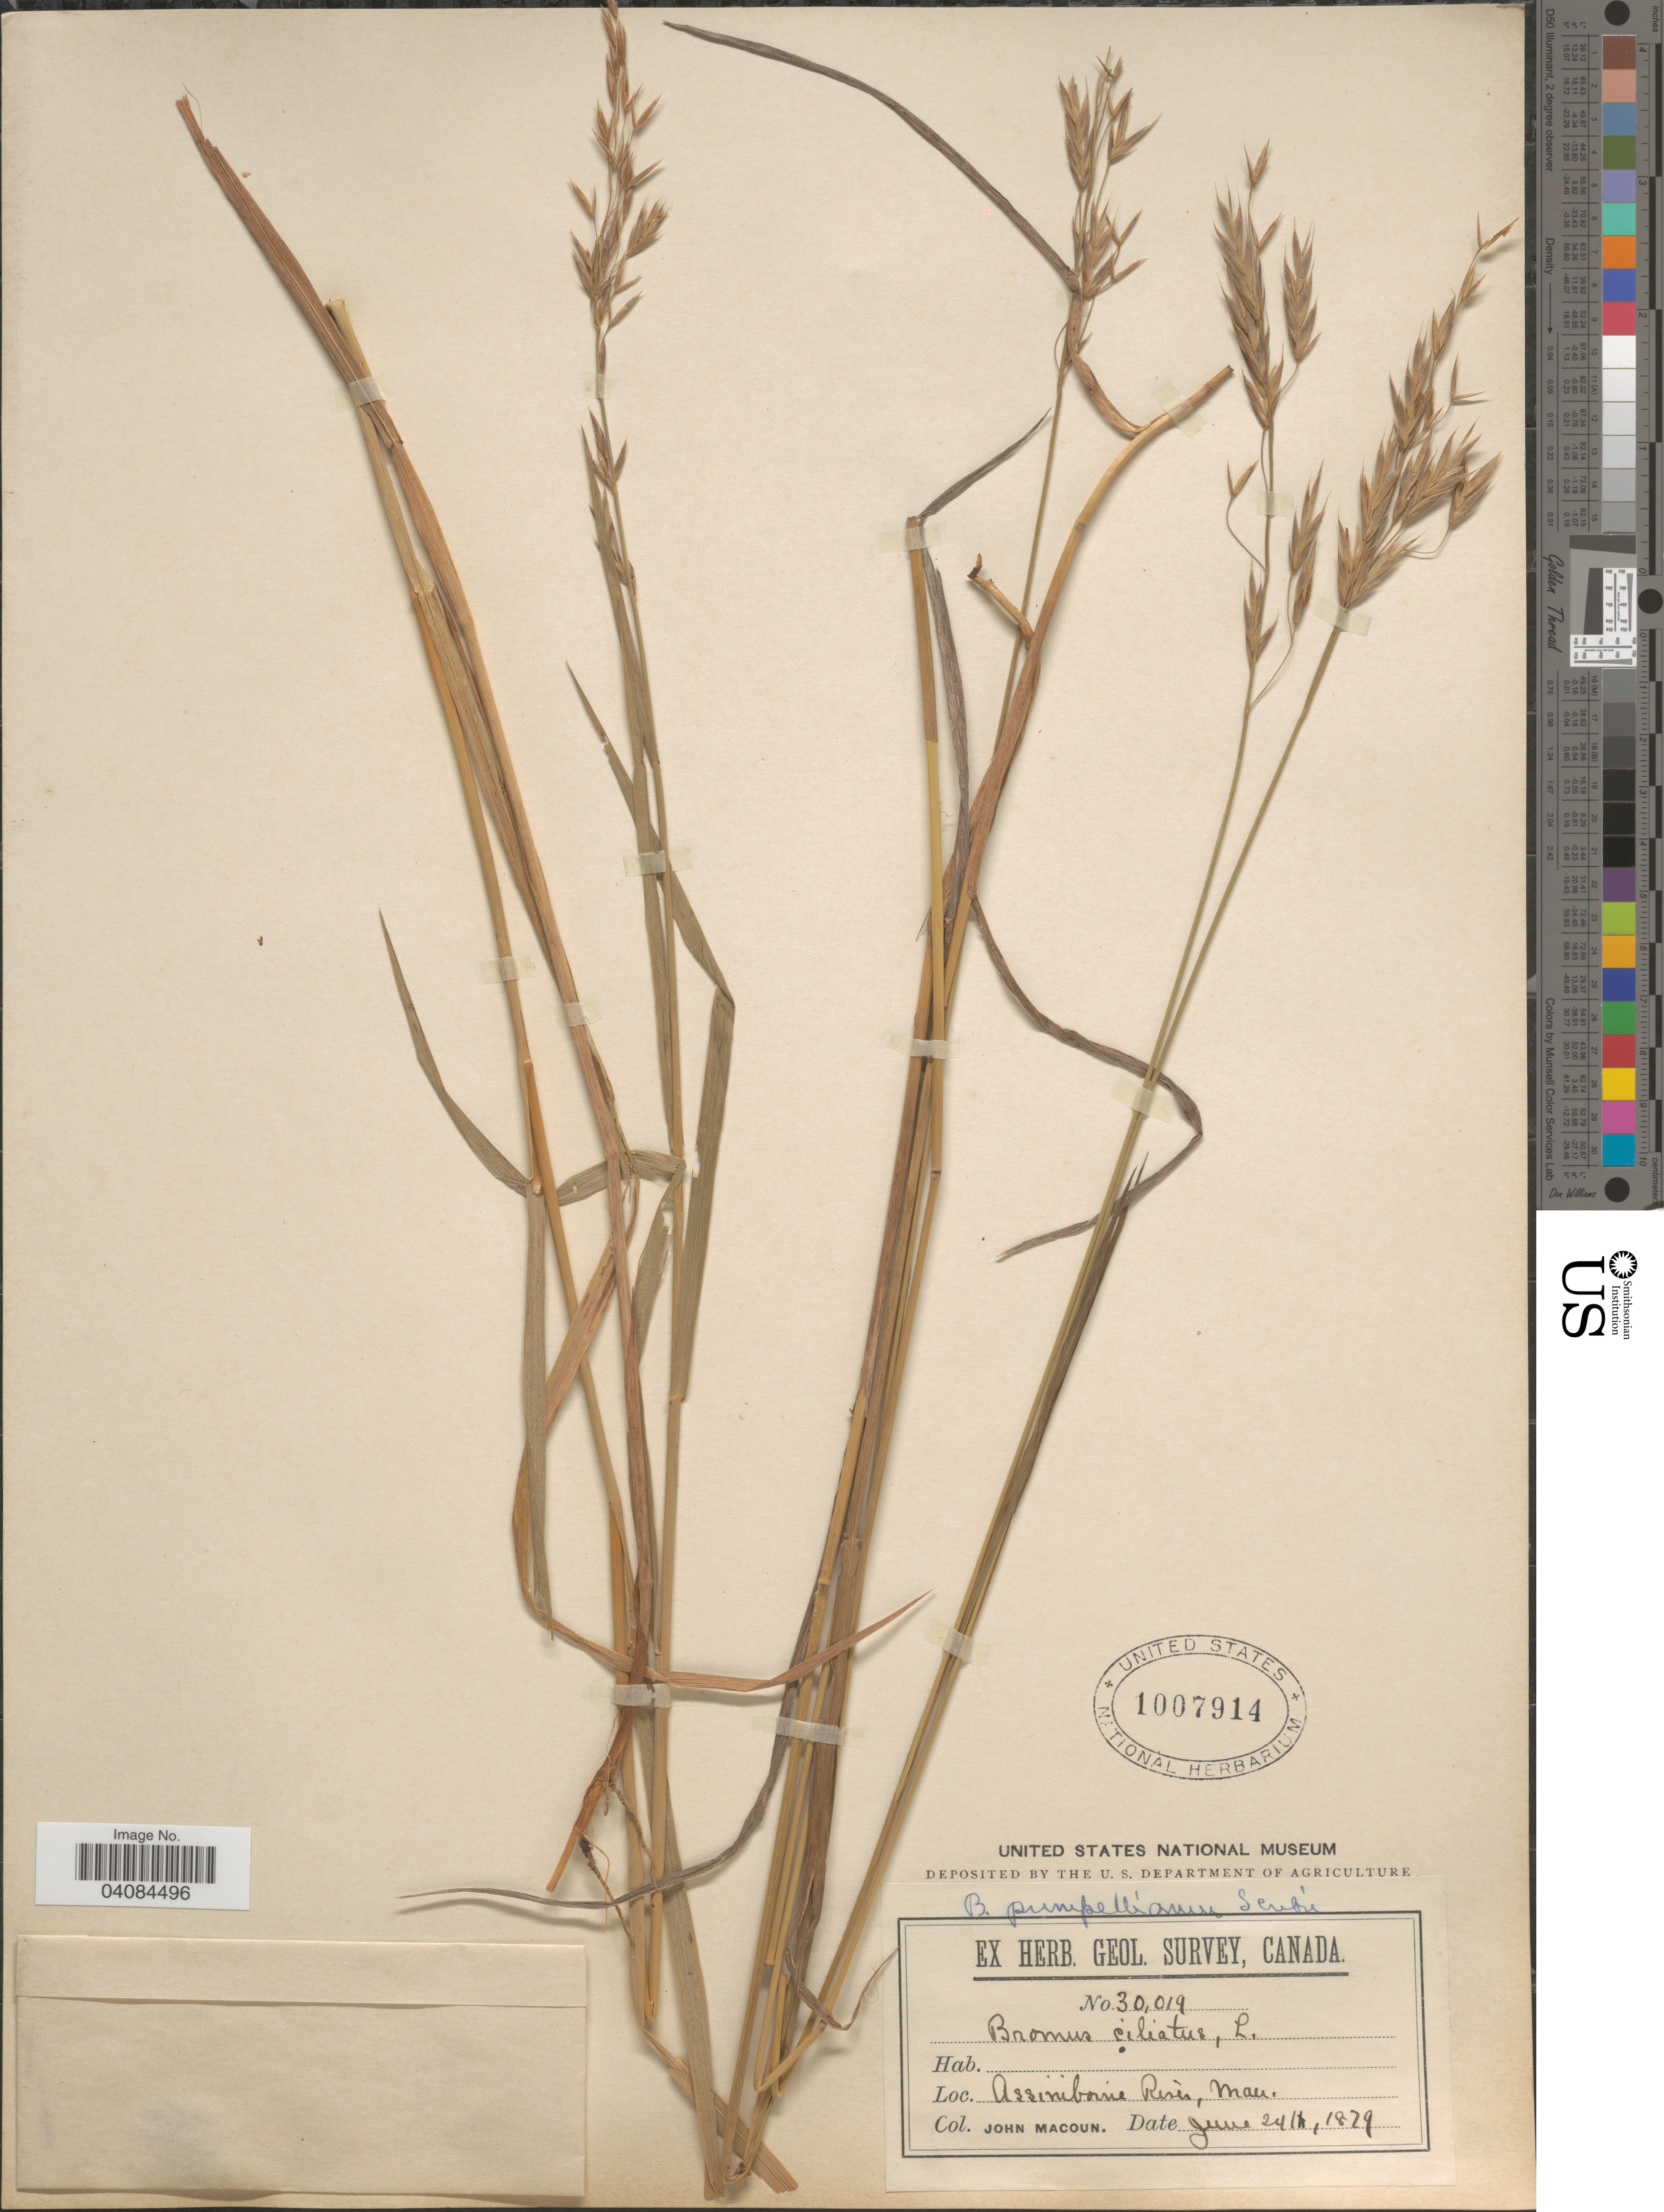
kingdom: Plantae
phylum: Tracheophyta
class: Liliopsida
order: Poales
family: Poaceae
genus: Bromus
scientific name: Bromus pumpellianus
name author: Scribn.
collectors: J. Macoun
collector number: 30019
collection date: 1879-06-24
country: Canada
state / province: Manitoba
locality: Herb. Geol. Survey, Canada. Assiniboine River.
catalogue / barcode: US 1007914